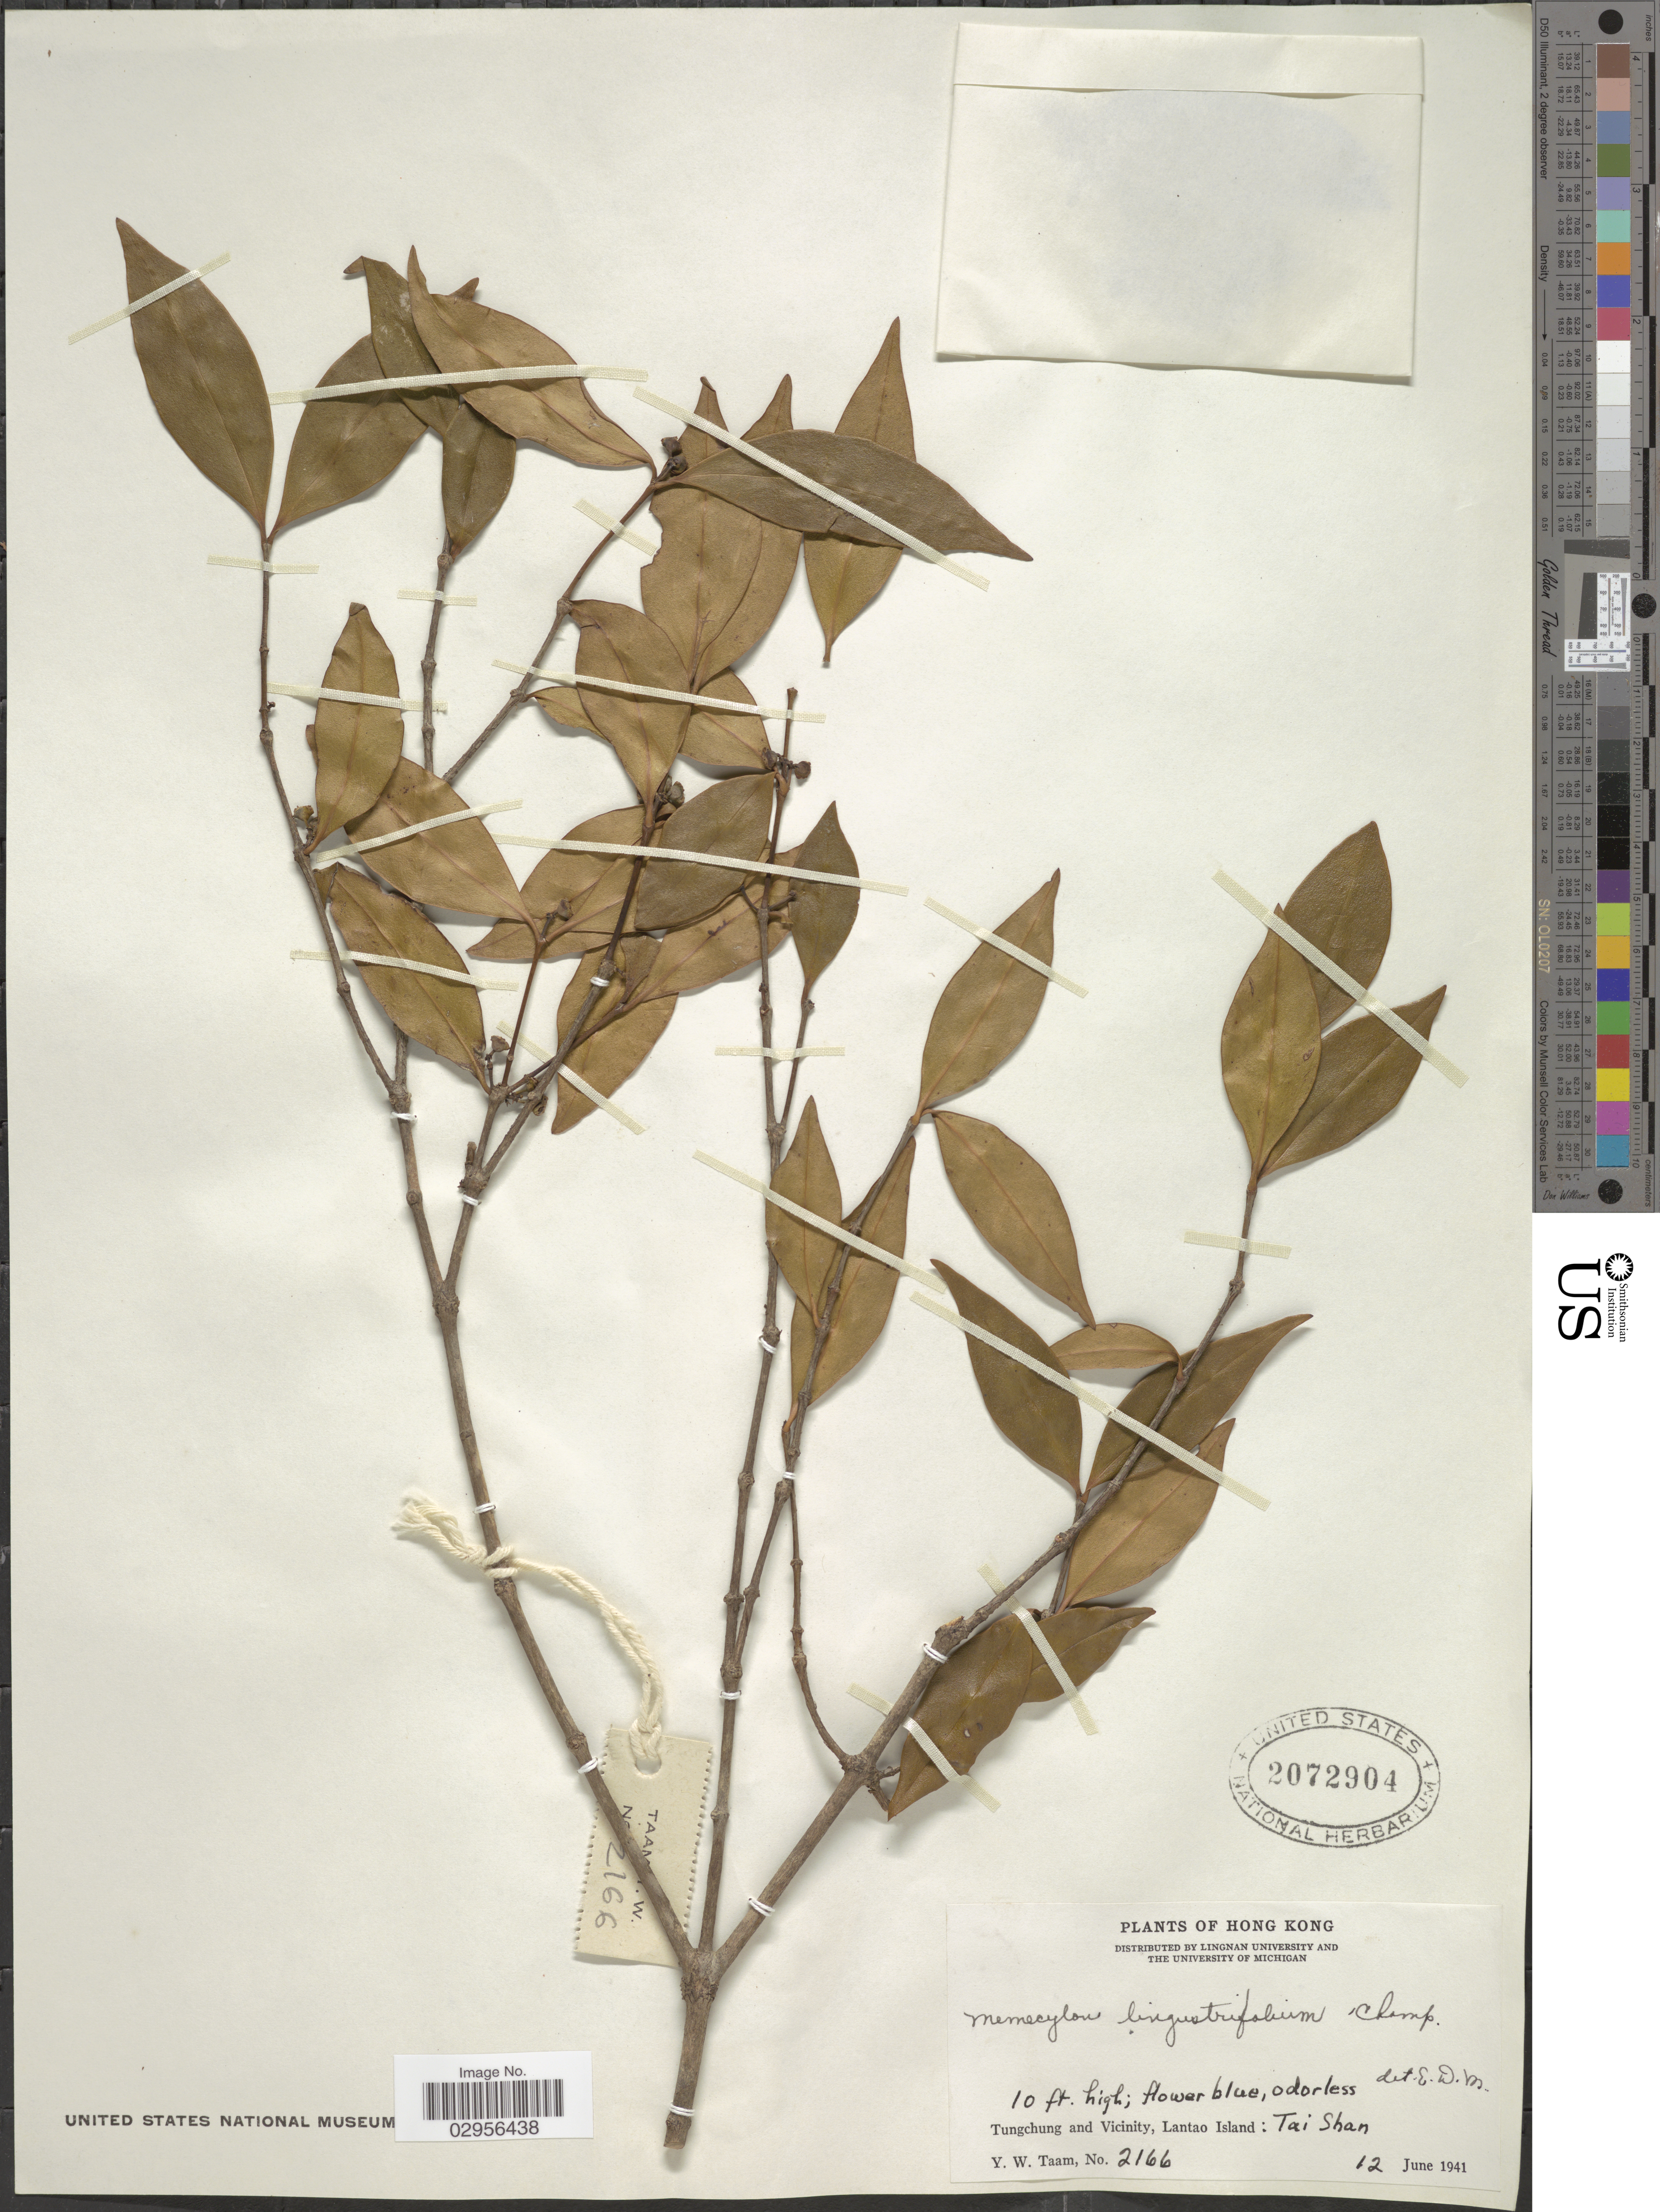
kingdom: Plantae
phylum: Tracheophyta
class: Magnoliopsida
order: Myrtales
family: Melastomataceae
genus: Memecylon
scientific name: Memecylon ligustrifolium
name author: Champ. ex Benth.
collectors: Y. W. Taam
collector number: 2166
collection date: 1941-06-12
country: China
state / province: Hong Kong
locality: Tungchung and Vicinity, Lantao Island: Tai Shan.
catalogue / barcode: US 2072904